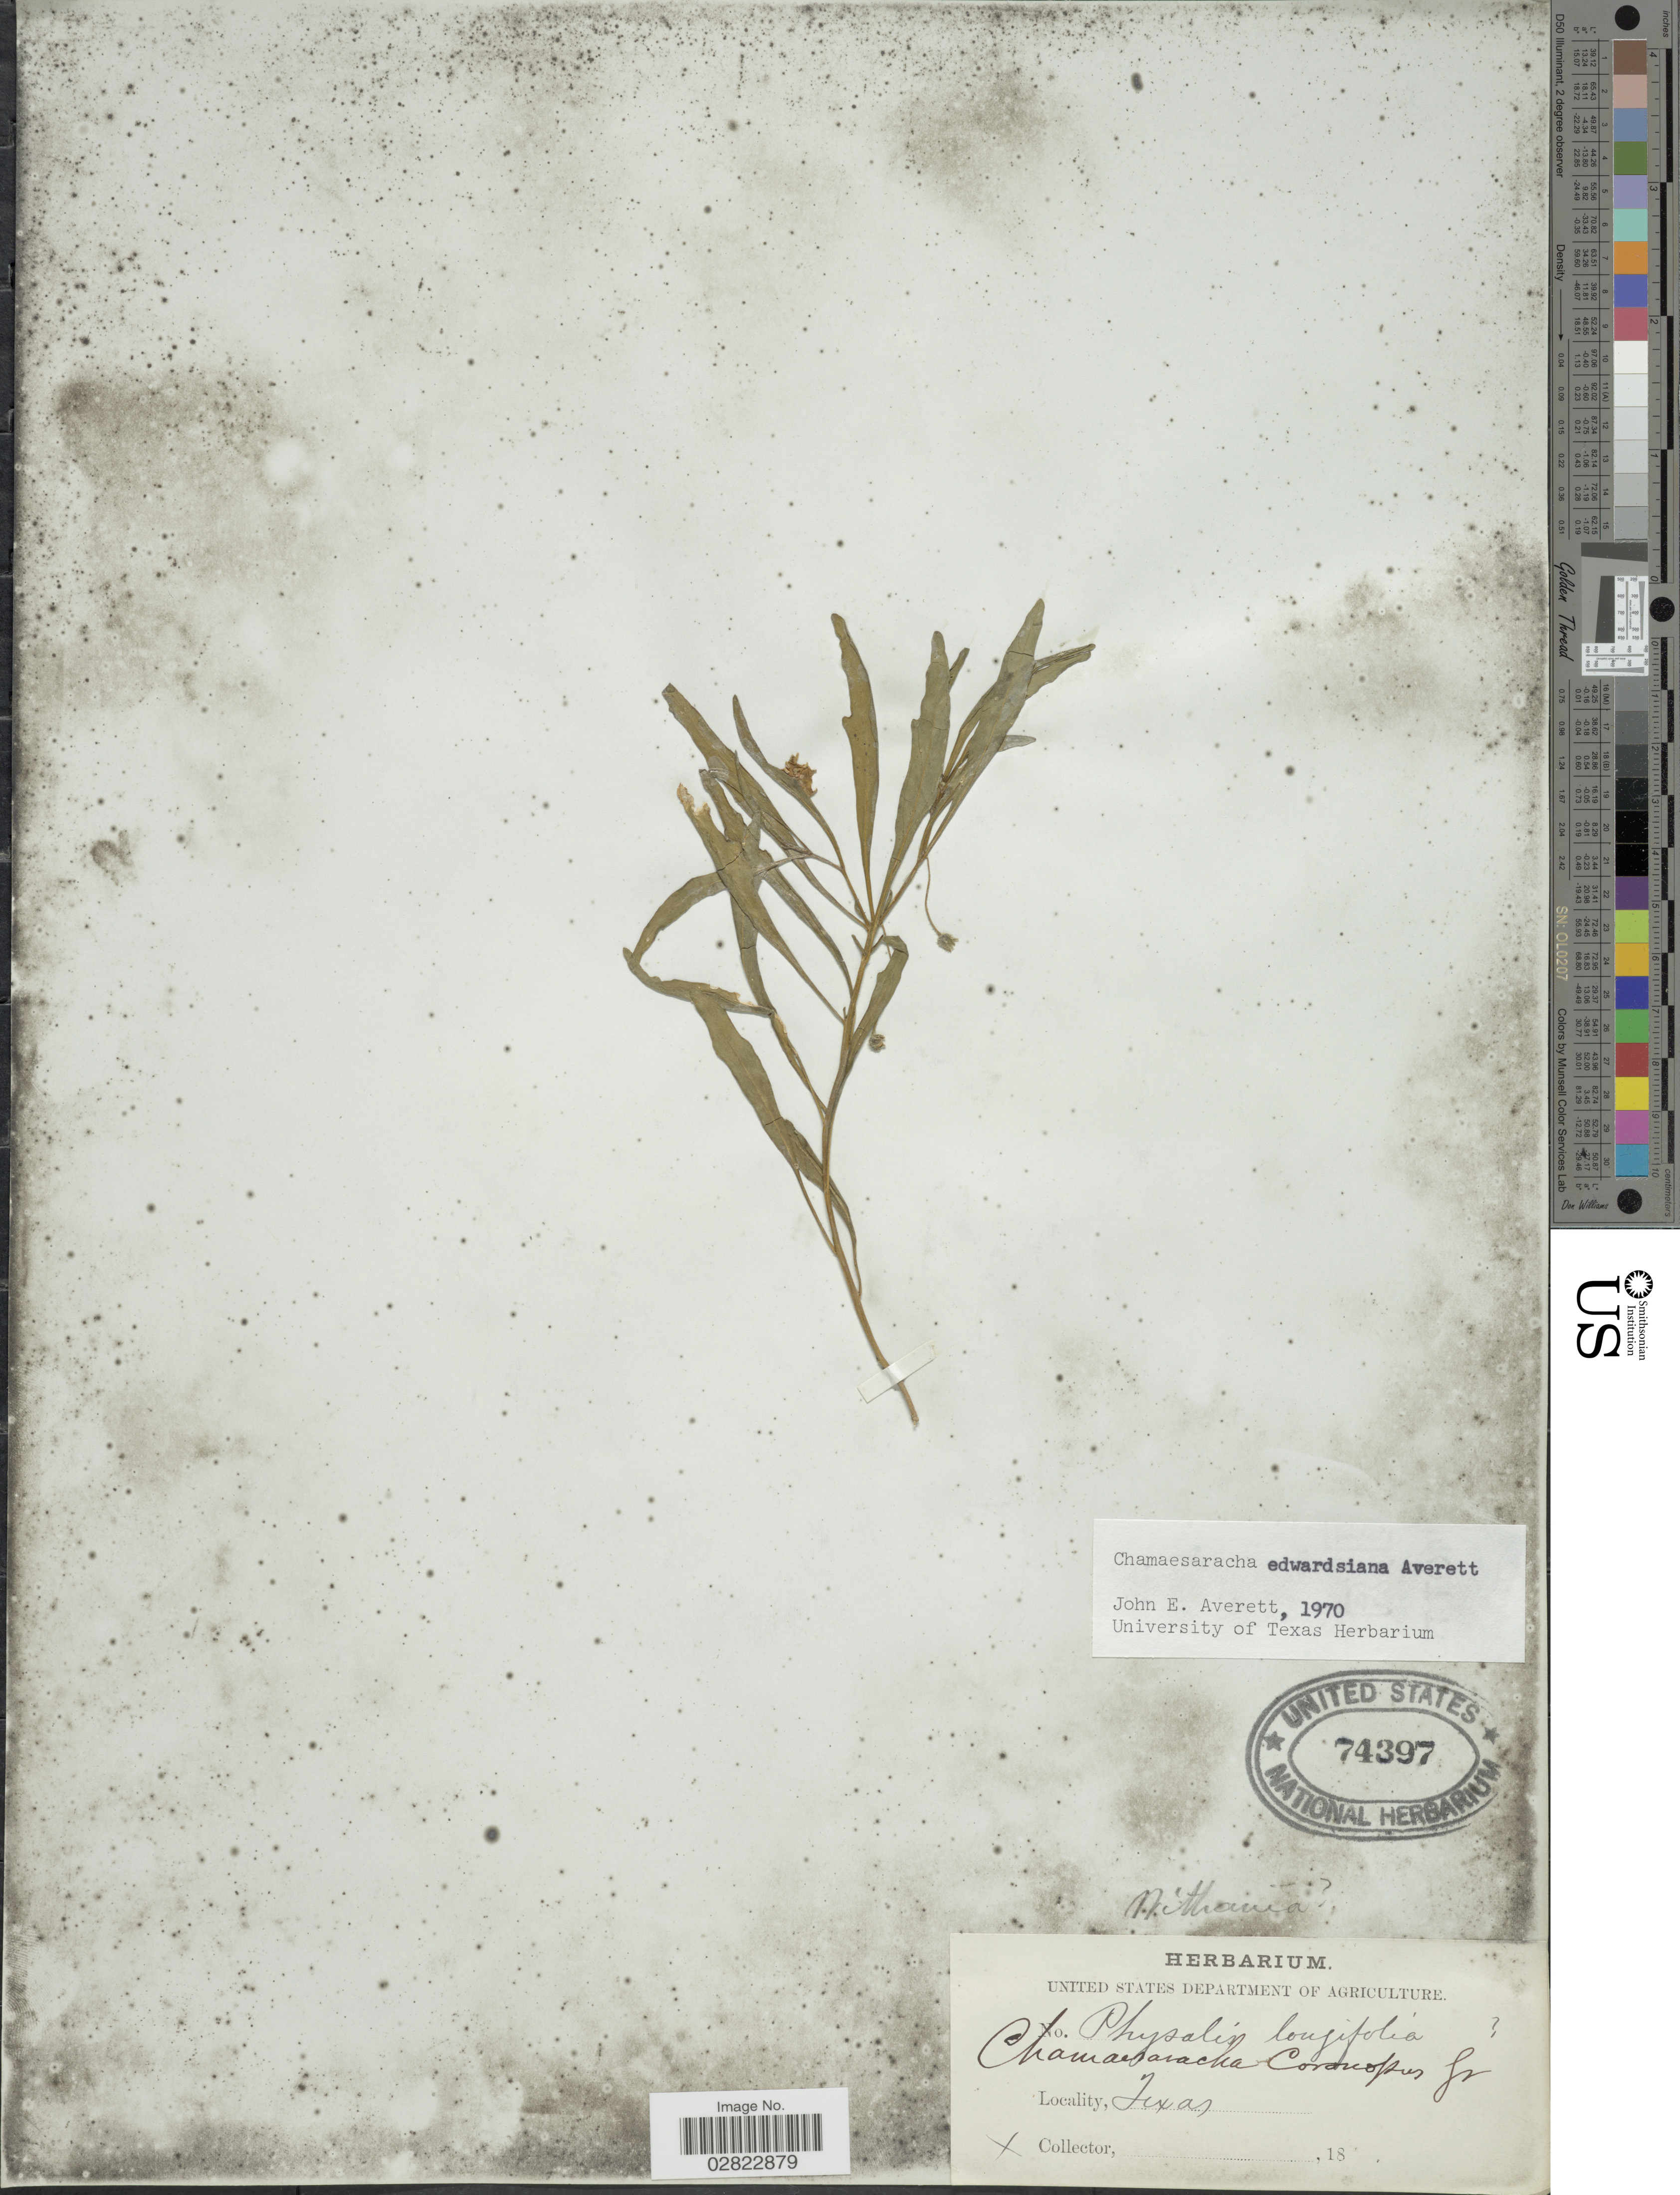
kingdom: Plantae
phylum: Tracheophyta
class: Magnoliopsida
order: Solanales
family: Solanaceae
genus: Chamaesaracha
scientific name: Chamaesaracha edwardsiana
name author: Averett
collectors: Facchini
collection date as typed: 18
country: United States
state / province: Texas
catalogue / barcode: US 74397